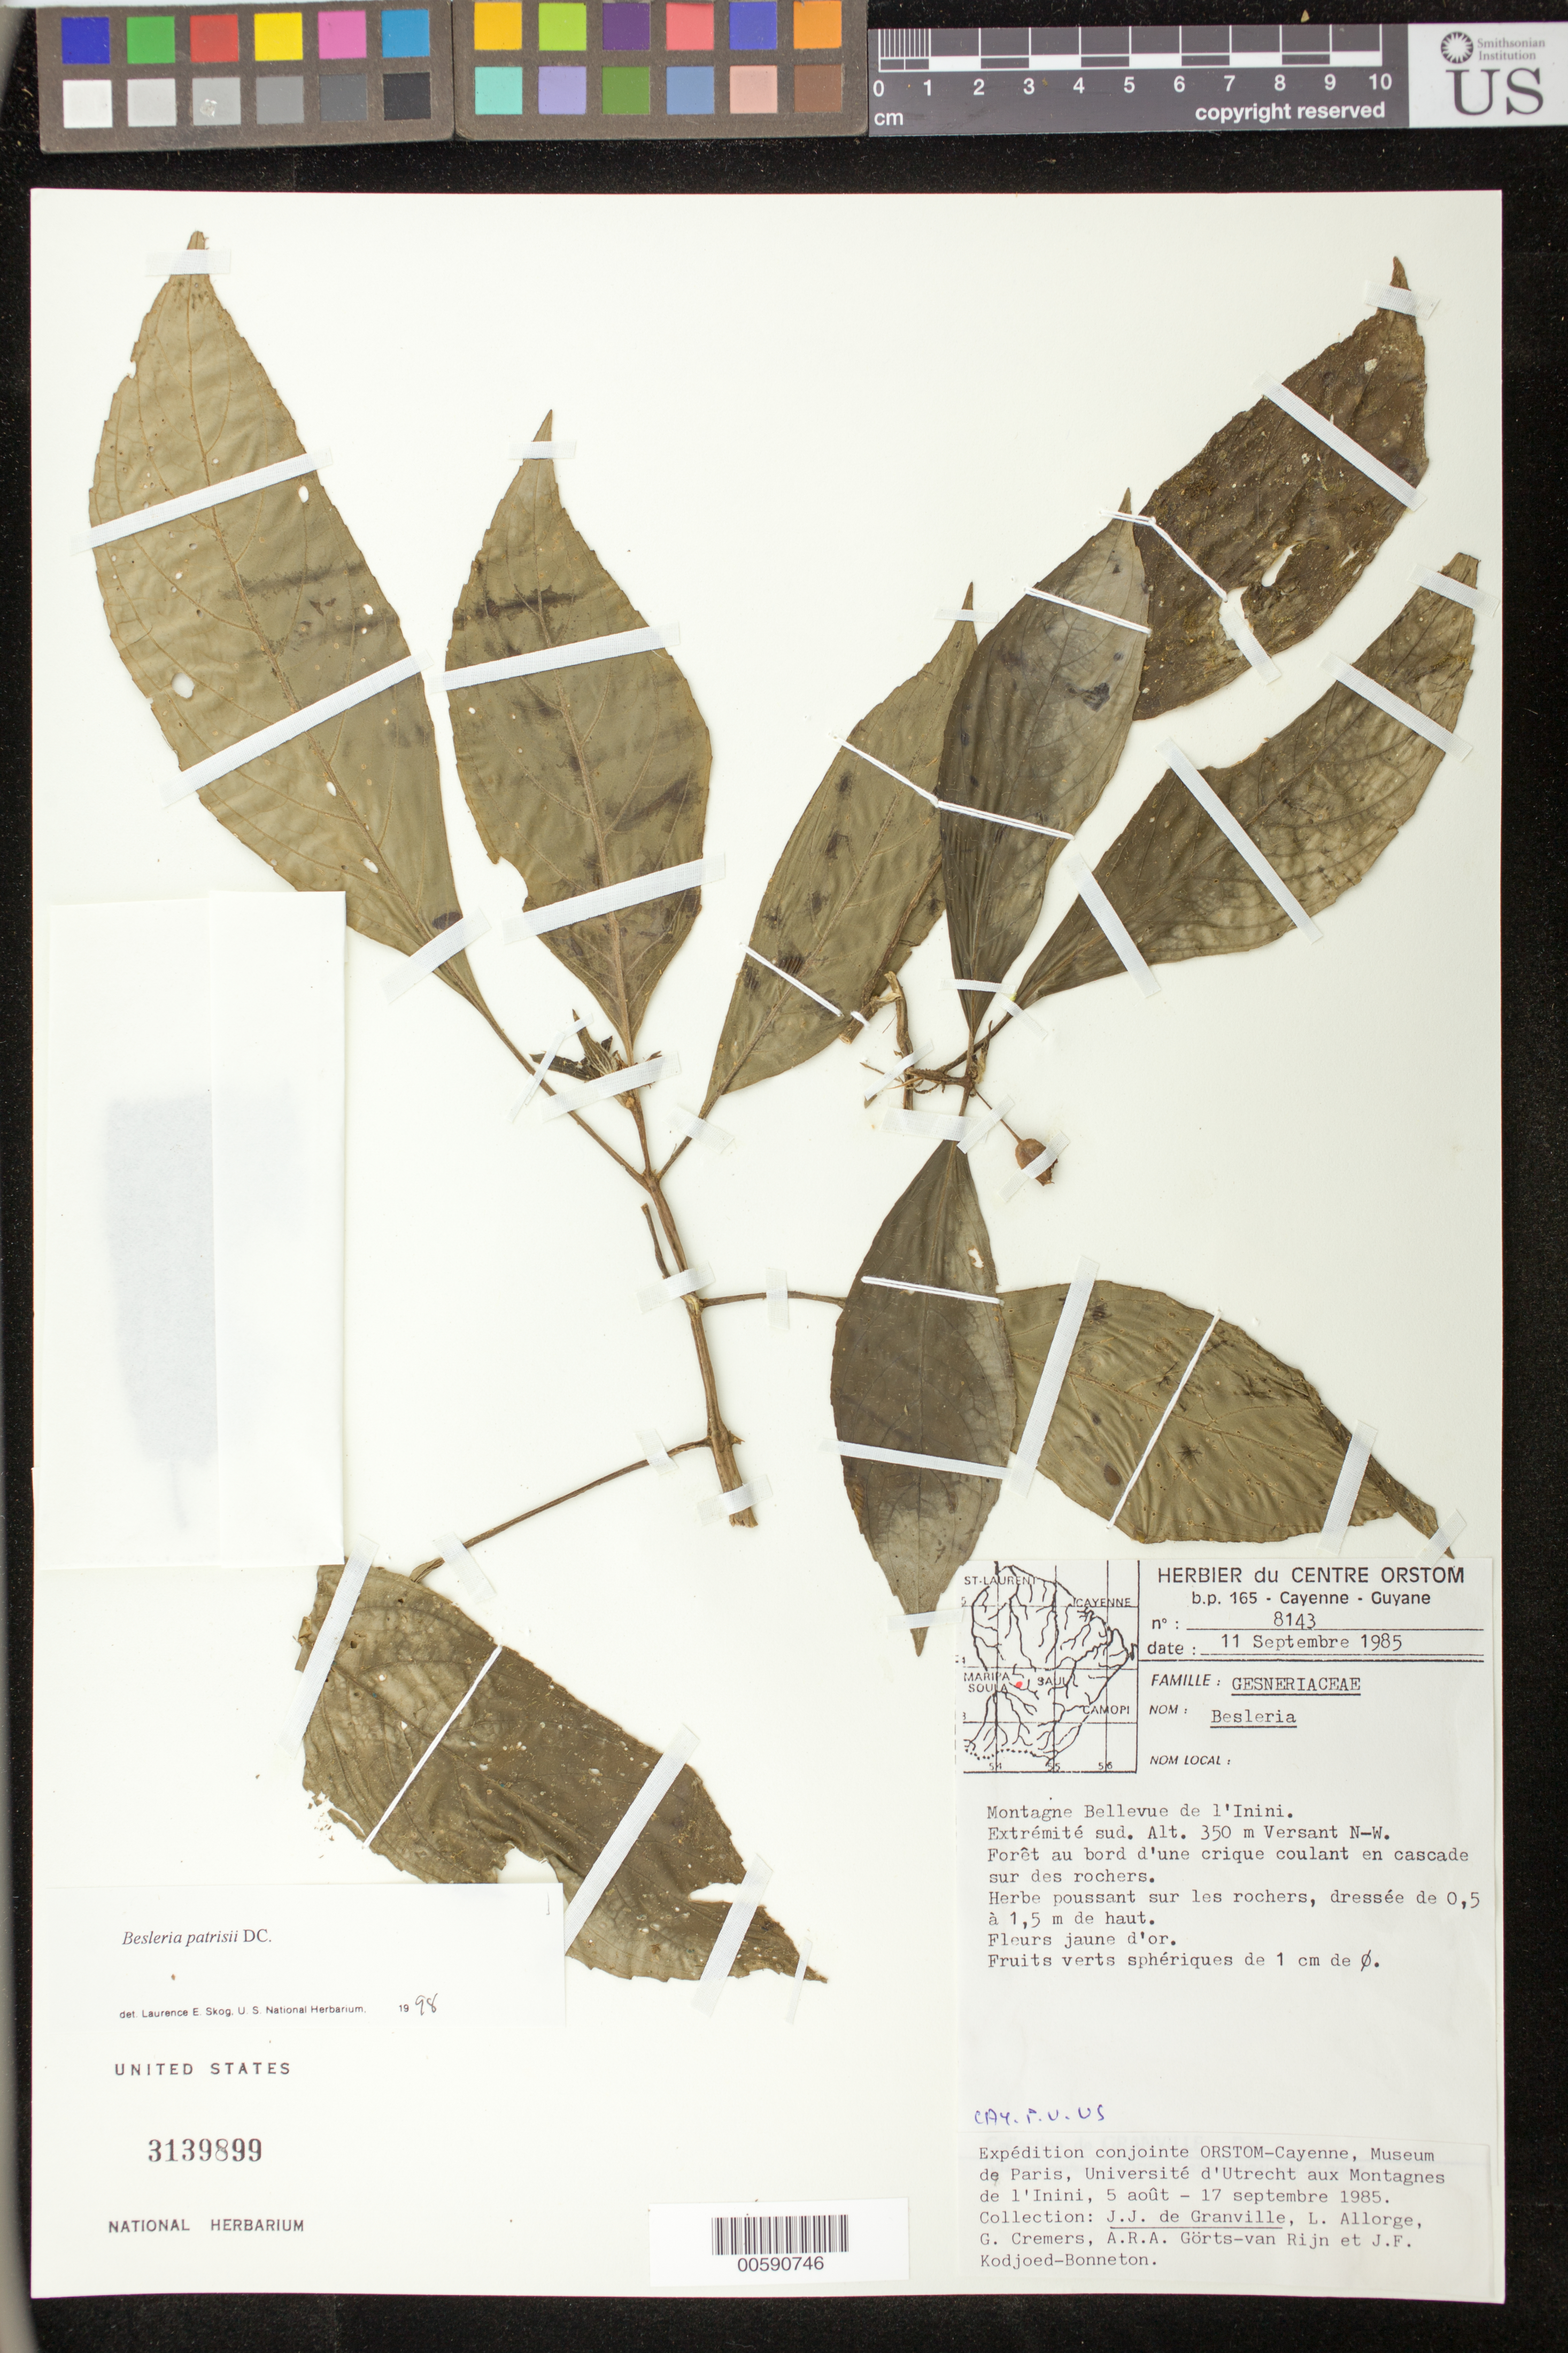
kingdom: Plantae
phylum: Tracheophyta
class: Magnoliopsida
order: Lamiales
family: Gesneriaceae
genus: Besleria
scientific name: Besleria patrisii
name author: DC.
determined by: Skog, Laurence E.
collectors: J.-J. de Granville, L. Allorge, G. Cremers, A. .R. A. Görts-van Rijn & J. Kodjoed-Bonneton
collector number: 8143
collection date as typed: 11 Sep 1985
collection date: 1985-09-11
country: French Guiana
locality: Montagne Bellevue de l'Inini; extrémité sud, versant N-W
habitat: Forêt au bord d'une crique coulant en cascade sur des rochers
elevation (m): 350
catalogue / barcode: US 3139899